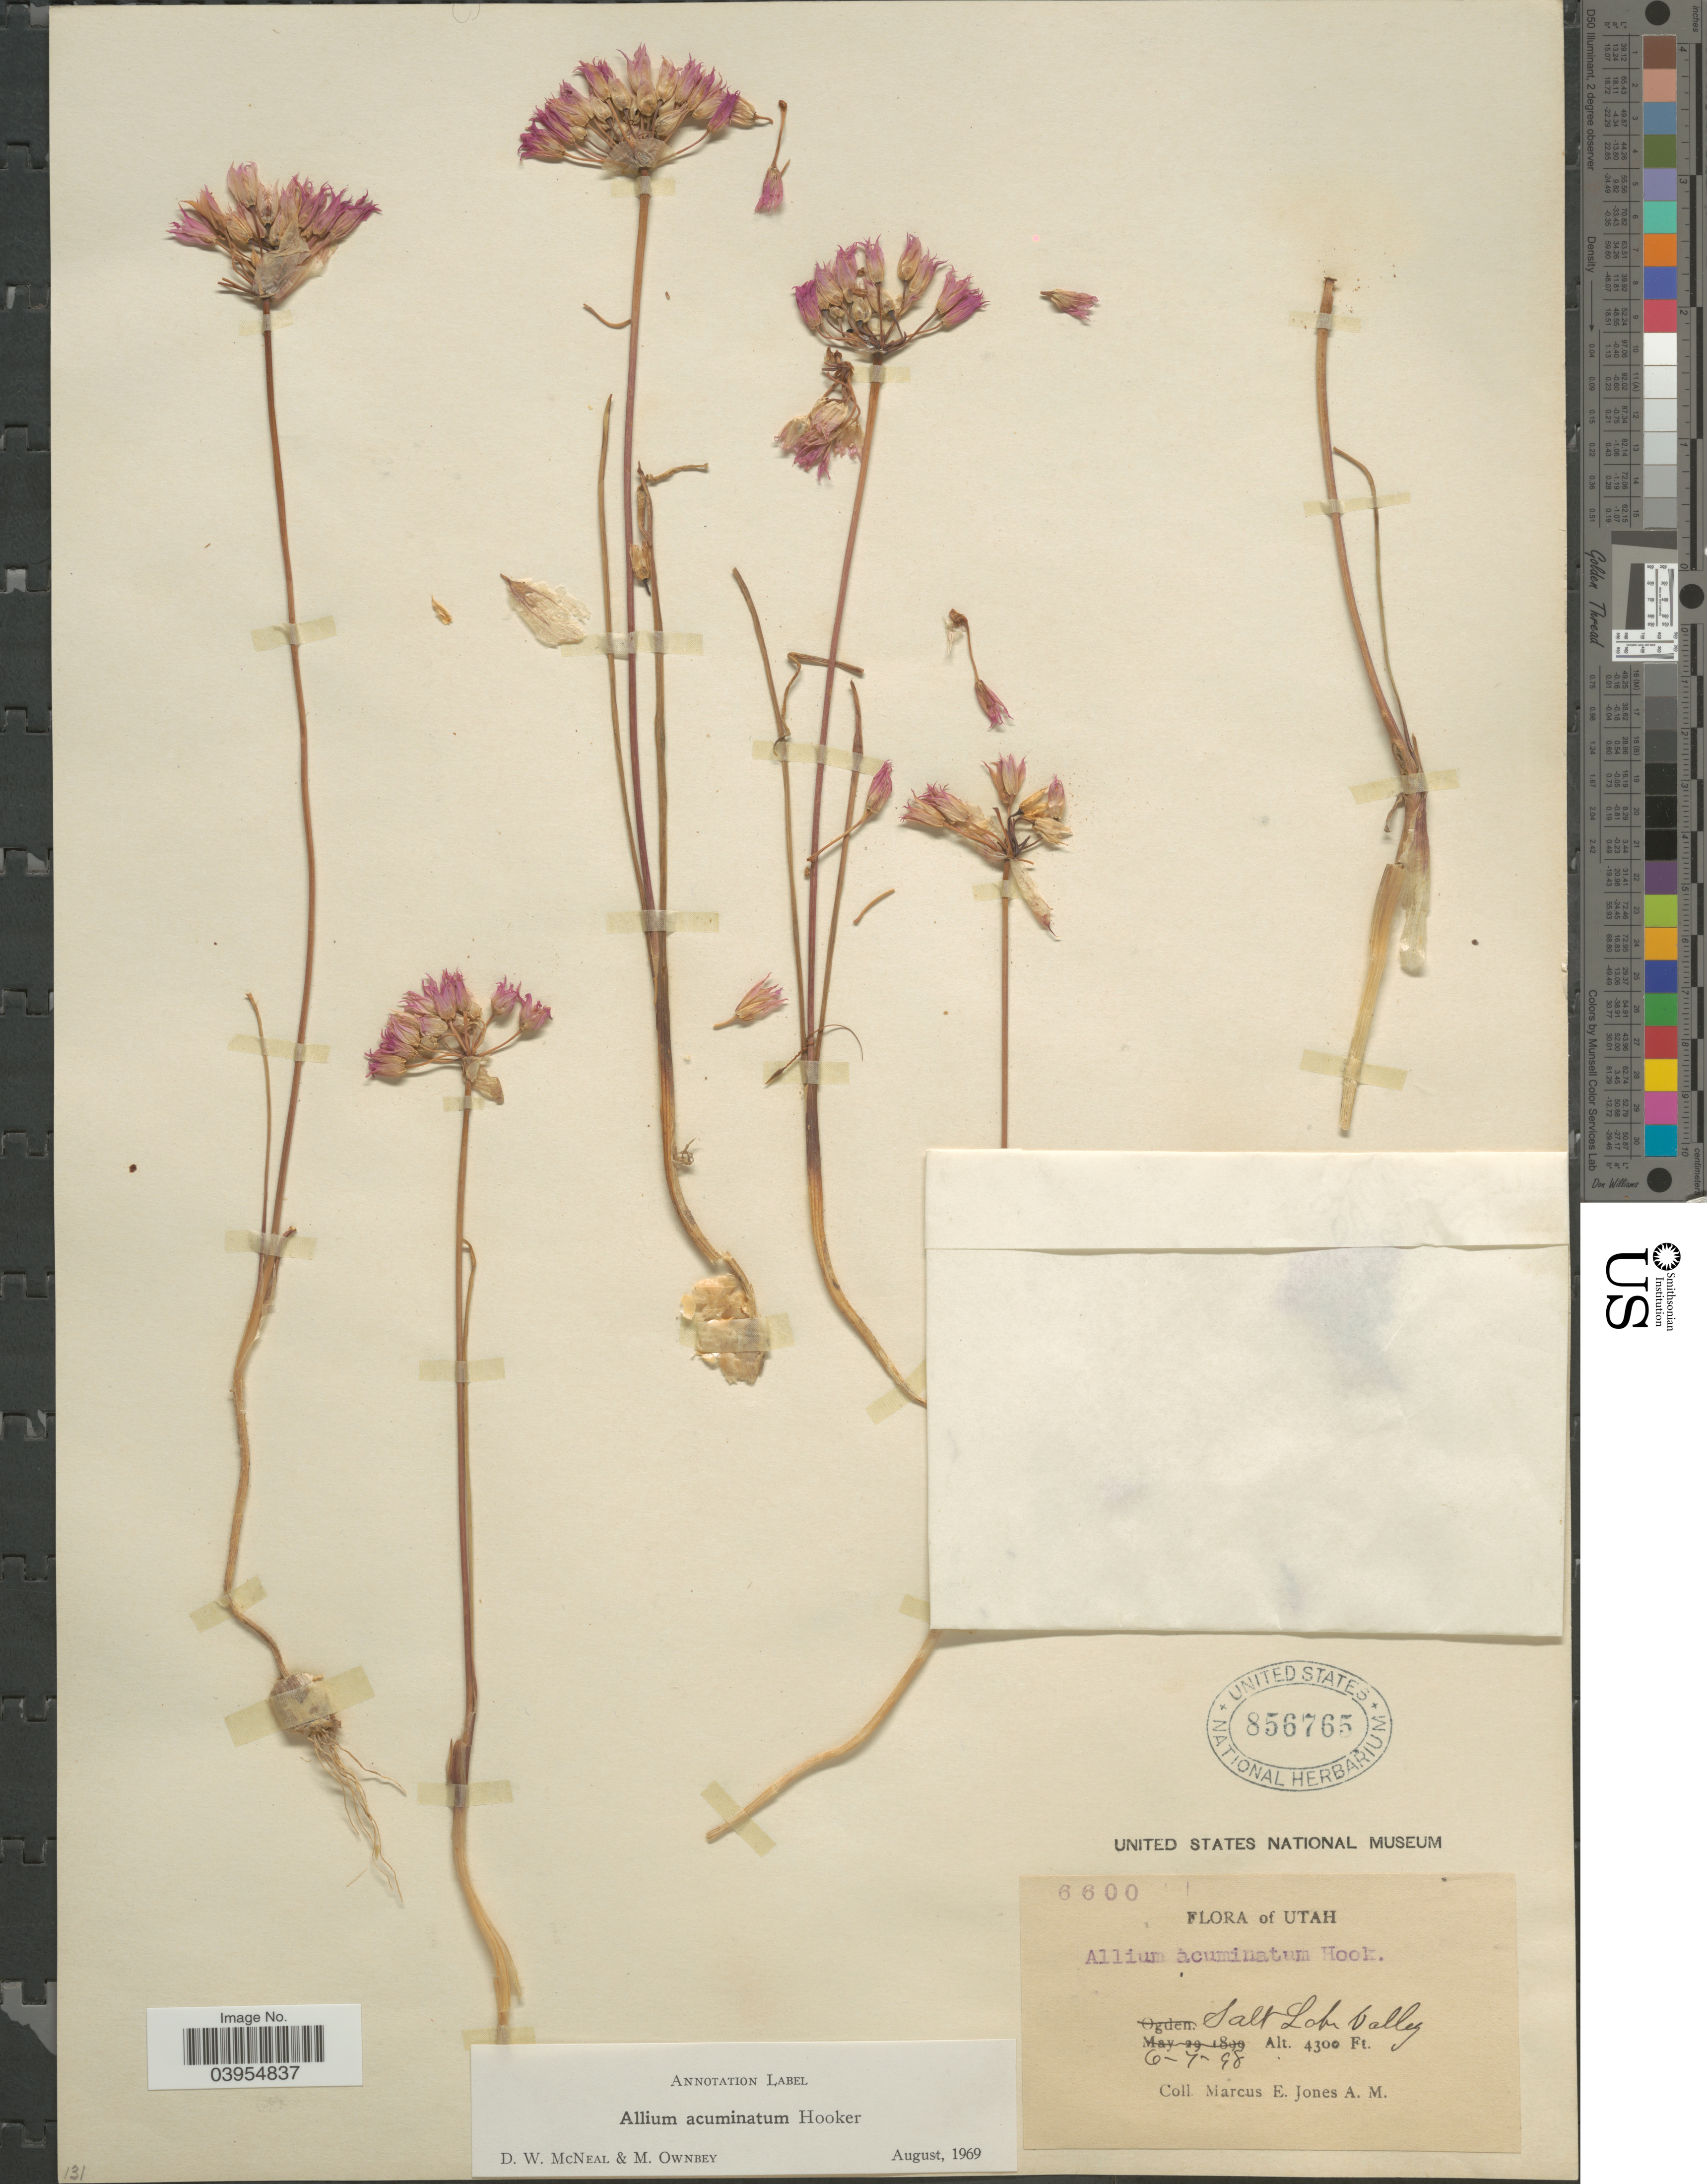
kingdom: Plantae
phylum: Tracheophyta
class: Liliopsida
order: Asparagales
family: Amaryllidaceae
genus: Allium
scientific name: Allium acuminatum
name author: Hook.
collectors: M. E. Jones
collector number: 6600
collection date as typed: Transcribed d/m/y: 7/6/98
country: United States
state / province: Utah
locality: Salt Lake Valley.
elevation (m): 1311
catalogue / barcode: US 856765